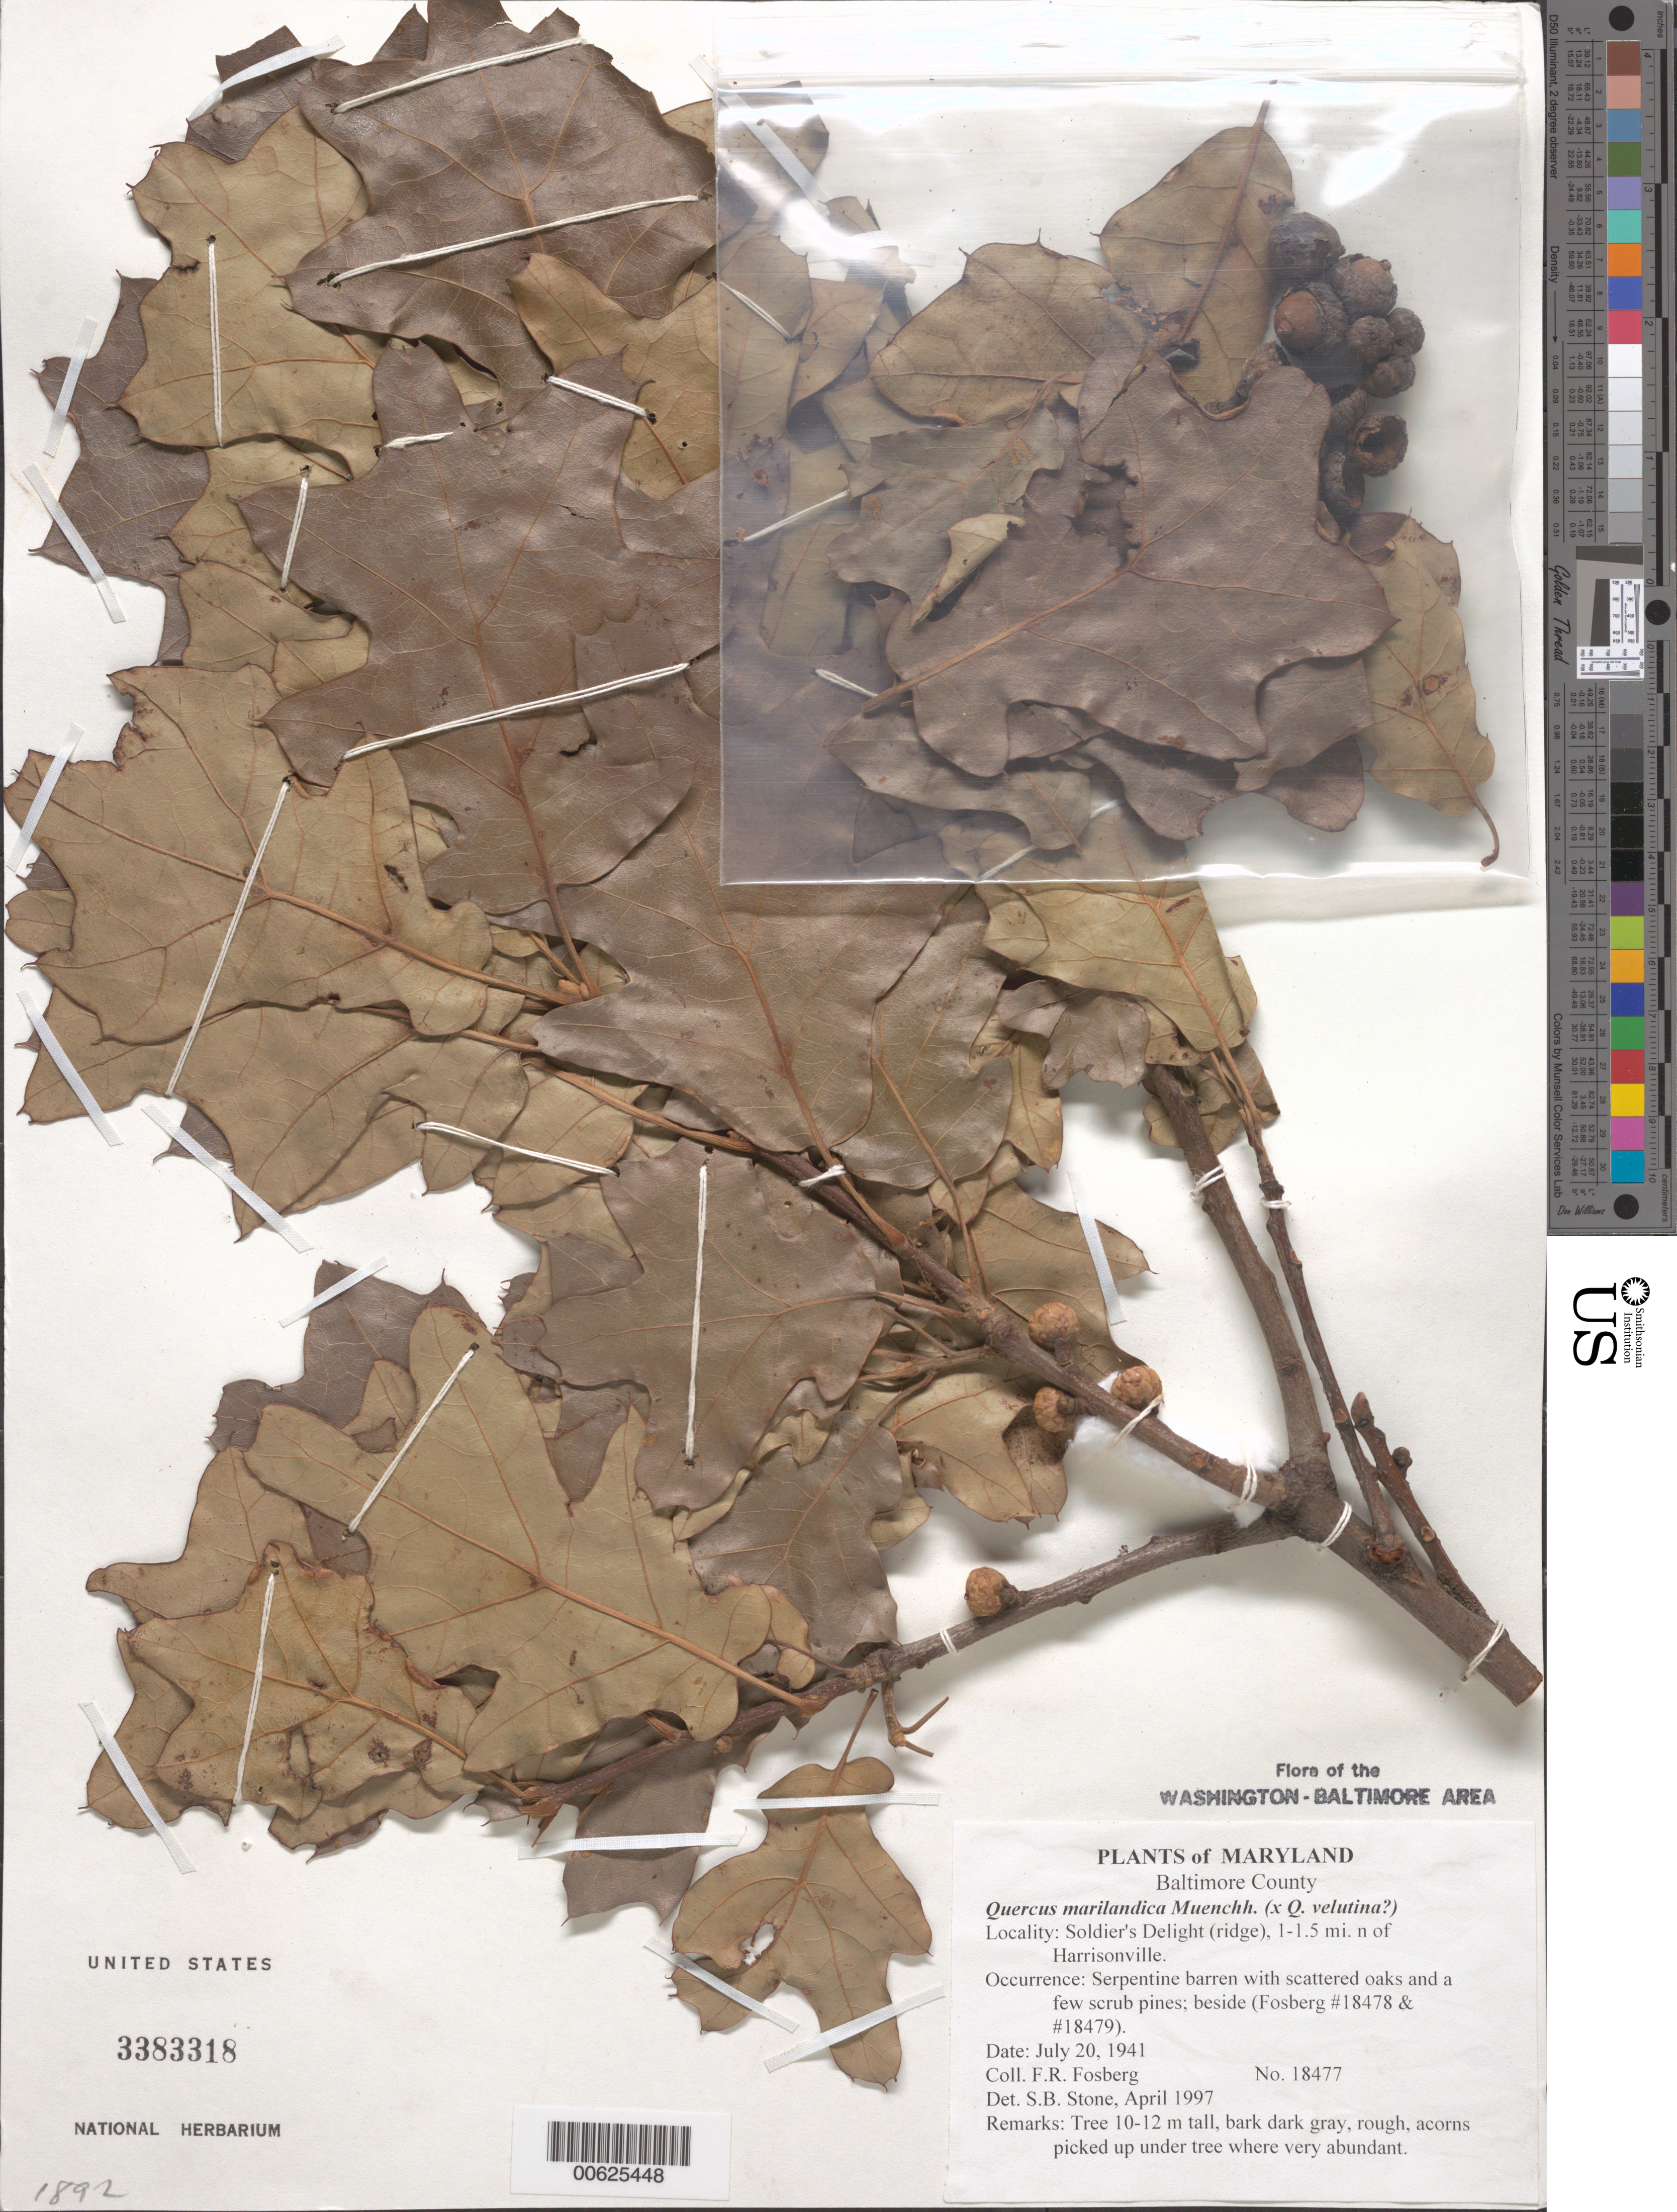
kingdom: Plantae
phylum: Tracheophyta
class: Magnoliopsida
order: Fagales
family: Fagaceae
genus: Quercus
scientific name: Quercus marilandica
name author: (L.) Münchh.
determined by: Stone, S. B.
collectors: F. R. Fosberg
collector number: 18477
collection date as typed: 20 Jul 1941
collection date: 1941-07-20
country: United States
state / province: Maryland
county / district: Baltimore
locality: Soldier's Delight (ridge), 1-1.5 mi. N of Harrisonville.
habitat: Serpentine barren with scattered oaks and a few scrub pines; beside (Fosberg #18478 & #18479).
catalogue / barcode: US 3383318